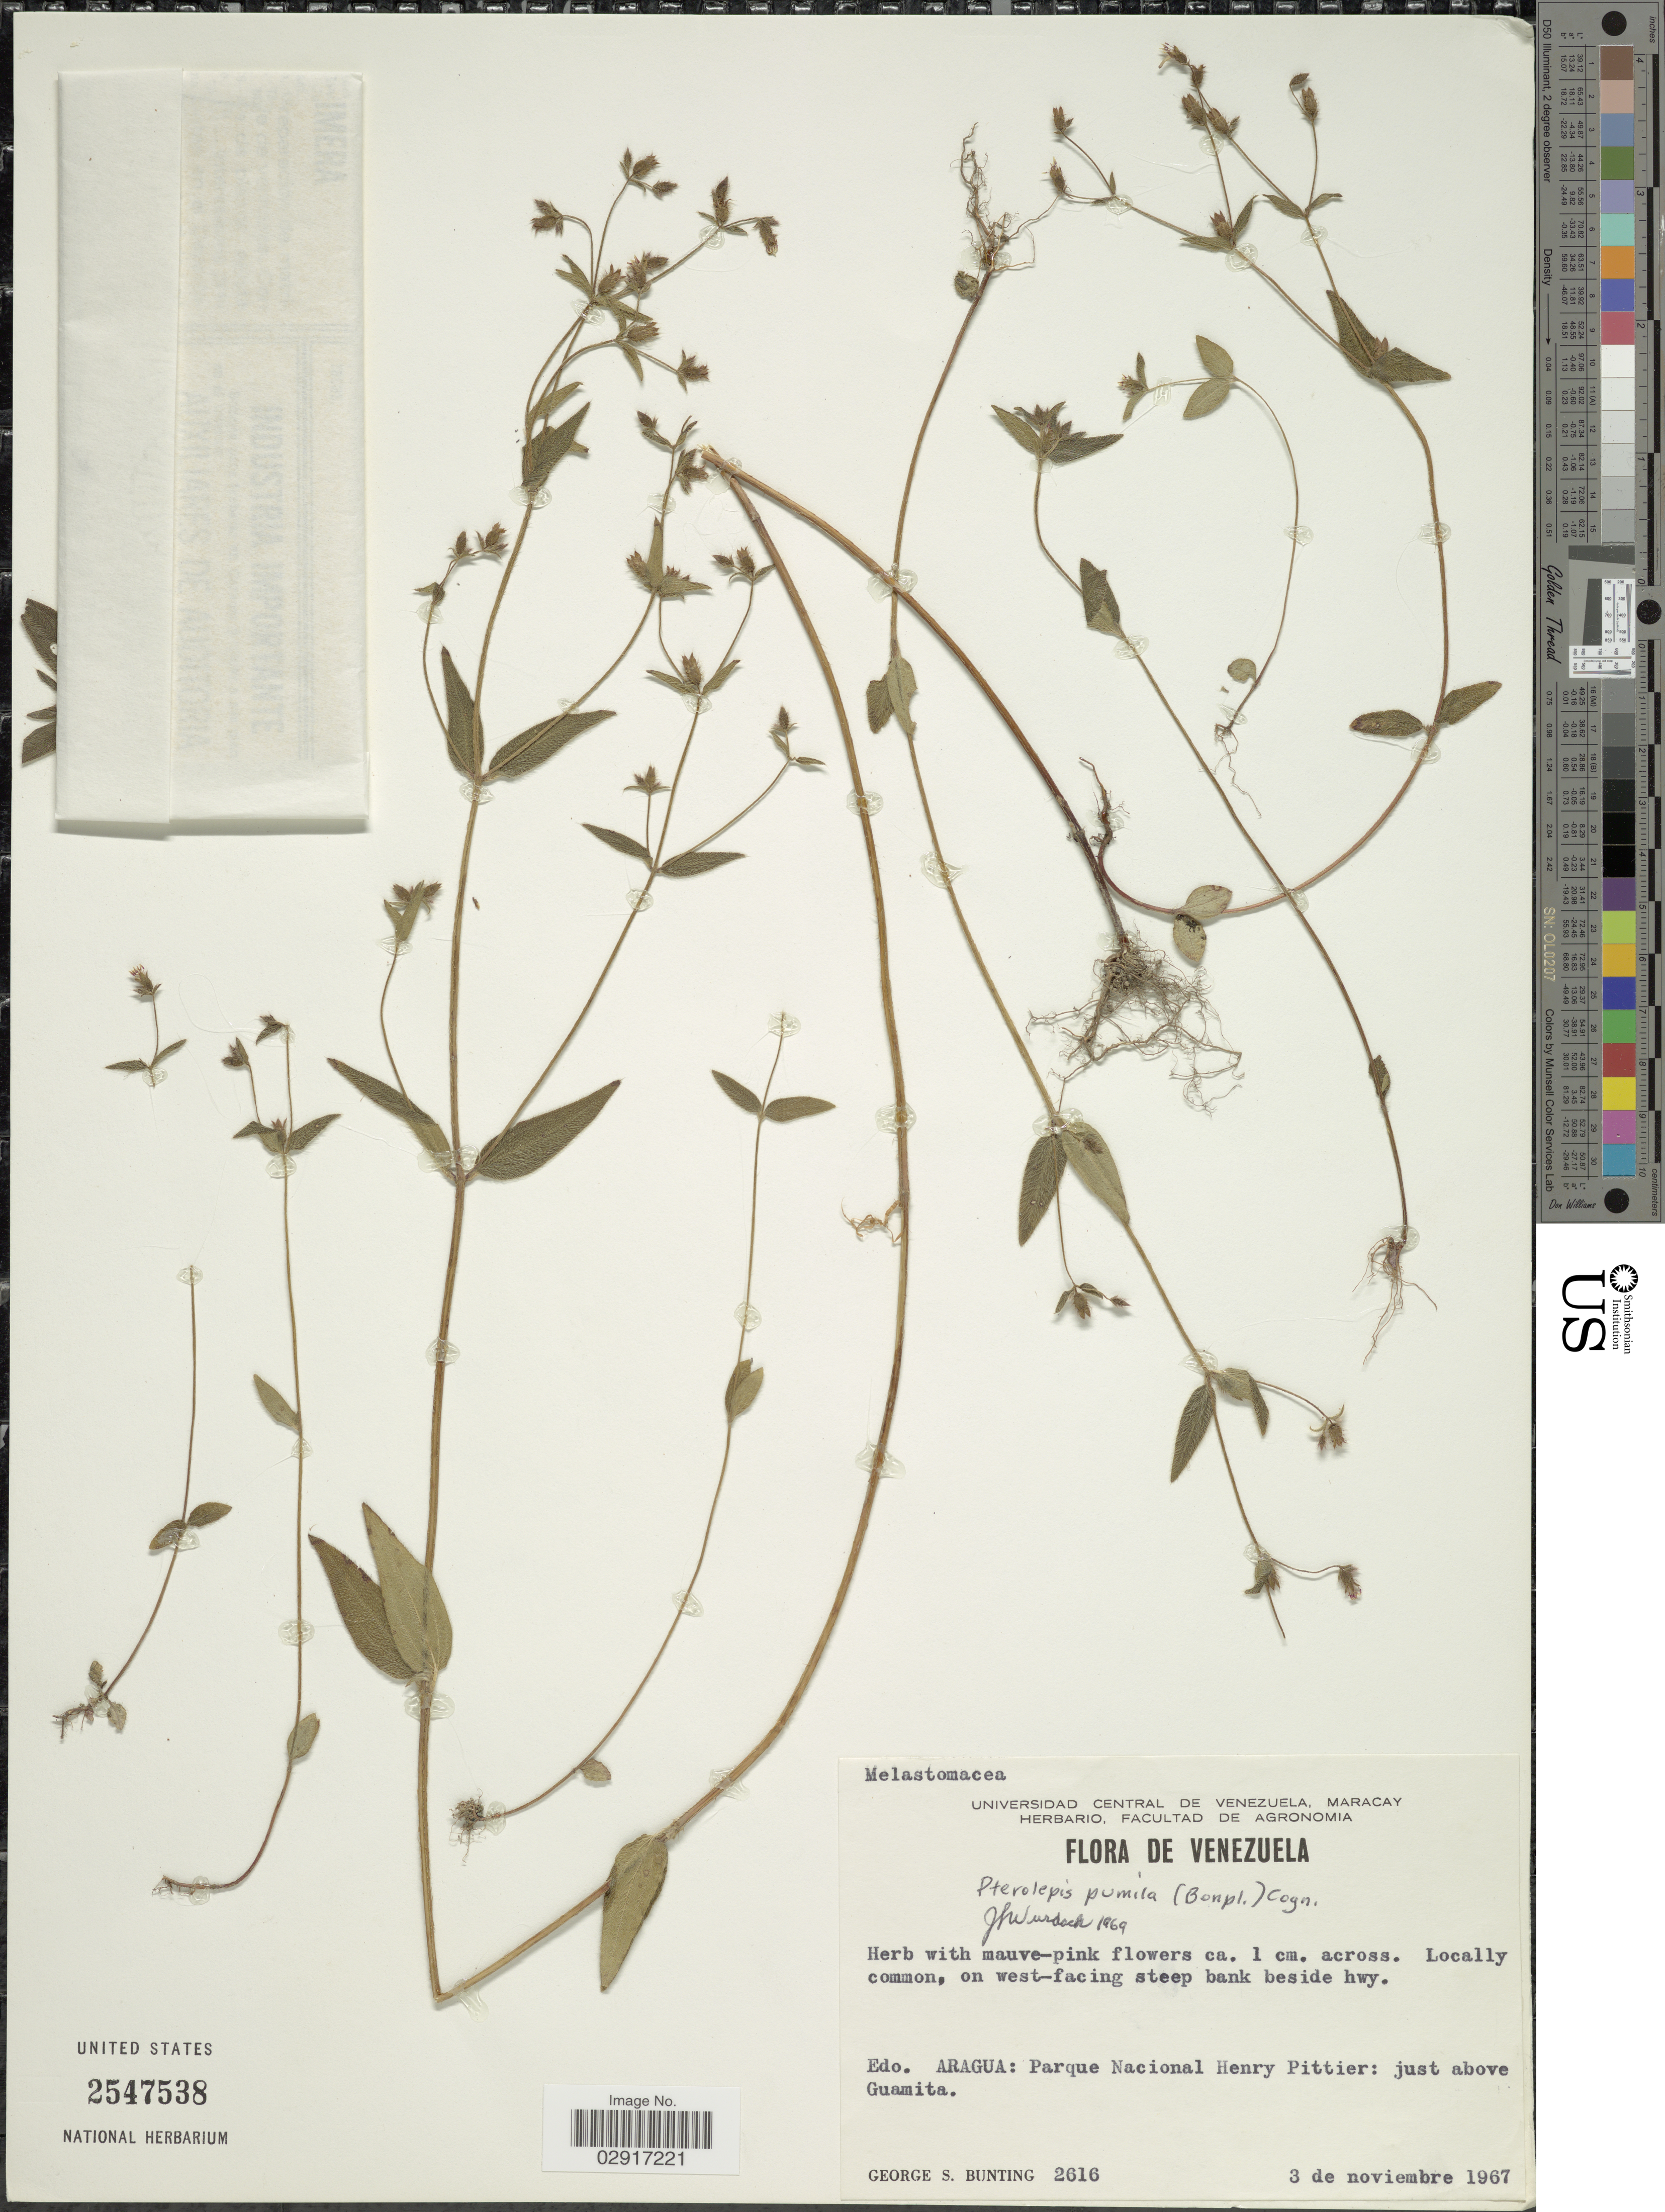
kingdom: Plantae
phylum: Tracheophyta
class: Magnoliopsida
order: Myrtales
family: Melastomataceae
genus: Pterolepis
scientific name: Pterolepis pumila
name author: (Bonpl.) DC. ex Crueg.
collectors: G. S. Bunting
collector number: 2616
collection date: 1967-01-03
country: Venezuela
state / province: Aragua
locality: Parque Nacional Henry Pittier: just above Guamita.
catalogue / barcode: US 2547538